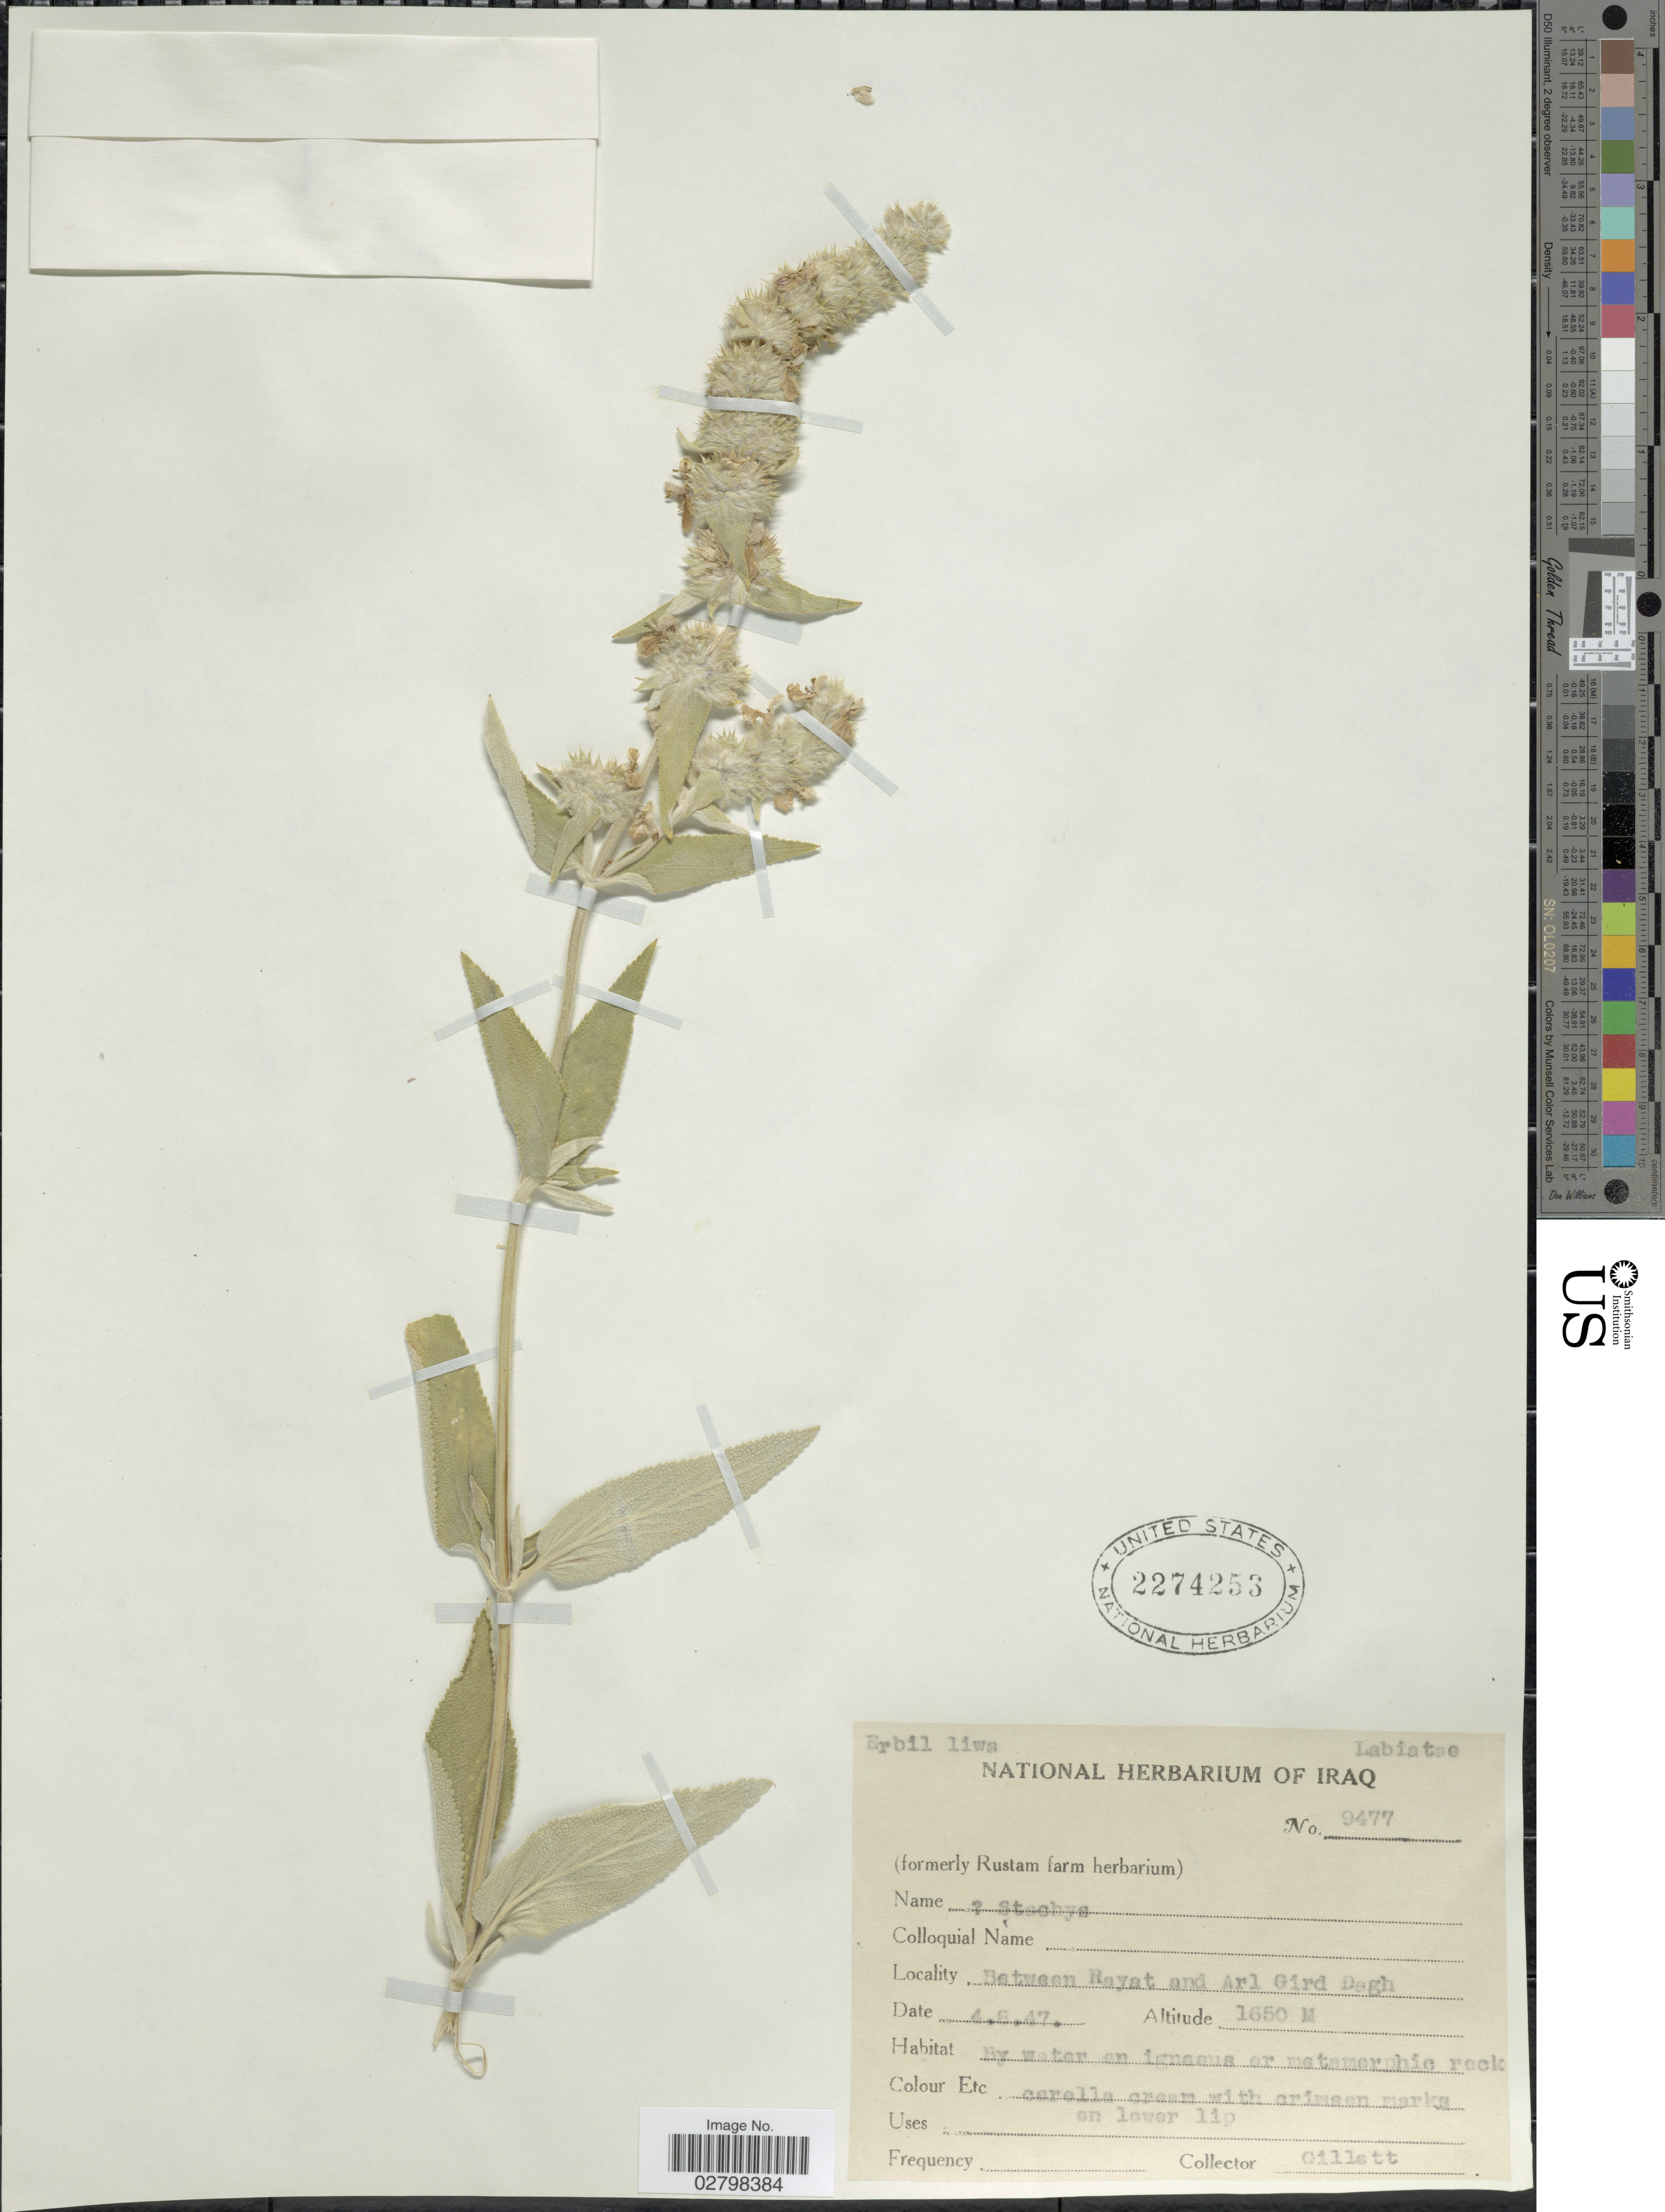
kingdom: Plantae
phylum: Tracheophyta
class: Magnoliopsida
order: Lamiales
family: Lamiaceae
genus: Stachys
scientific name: Stachys sp.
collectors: Gillett, --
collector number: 9477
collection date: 1947-08-04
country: Iraq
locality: Between Rayat and Arl Gird Dagh. Erbil liwa.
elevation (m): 1650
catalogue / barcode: US 2274253